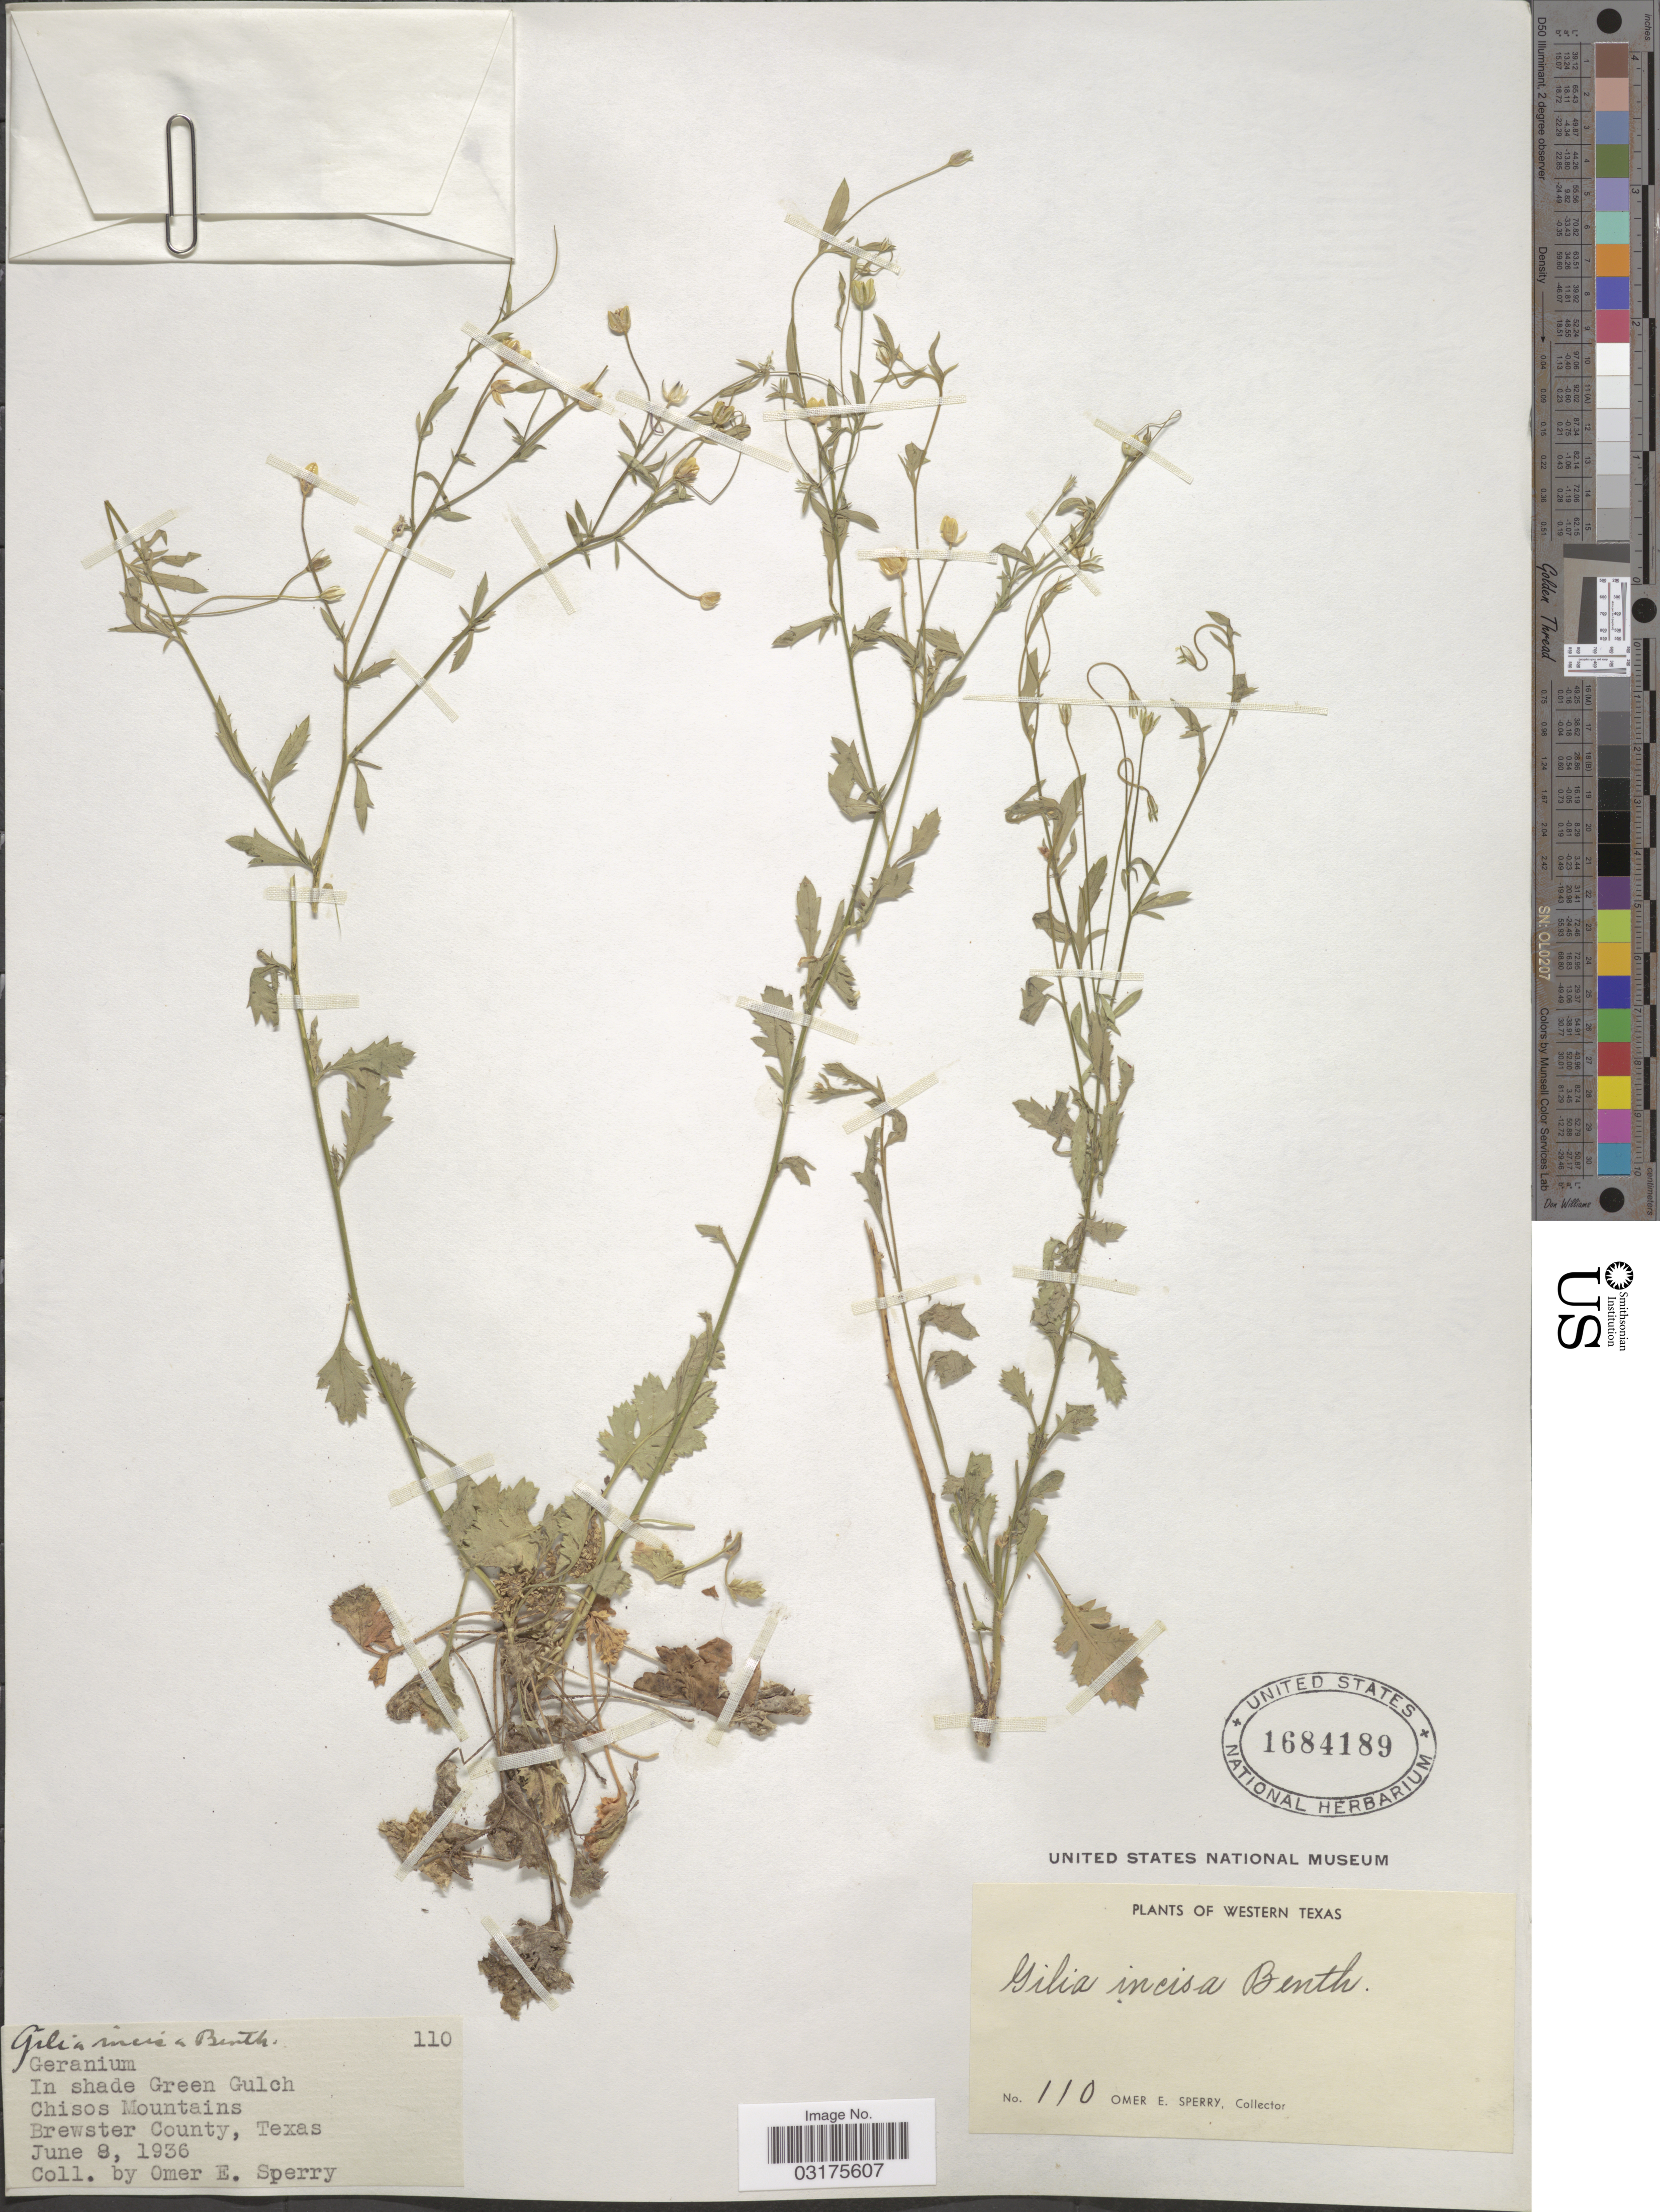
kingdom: Plantae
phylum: Tracheophyta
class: Magnoliopsida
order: Ericales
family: Polemoniaceae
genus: Giliastrum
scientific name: Giliastrum incisum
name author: (Benth.) J.M. Porter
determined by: Strong, Mark T., (BOT), Smithsonian Institution - National Museum of Natural History (UNITED STATES)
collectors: O. E. Sperry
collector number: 110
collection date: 1936-06-08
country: United States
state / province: Texas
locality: Western Texas, In shade Green Gulch, Chisos Mountains, Brewster County.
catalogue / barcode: US 1684189